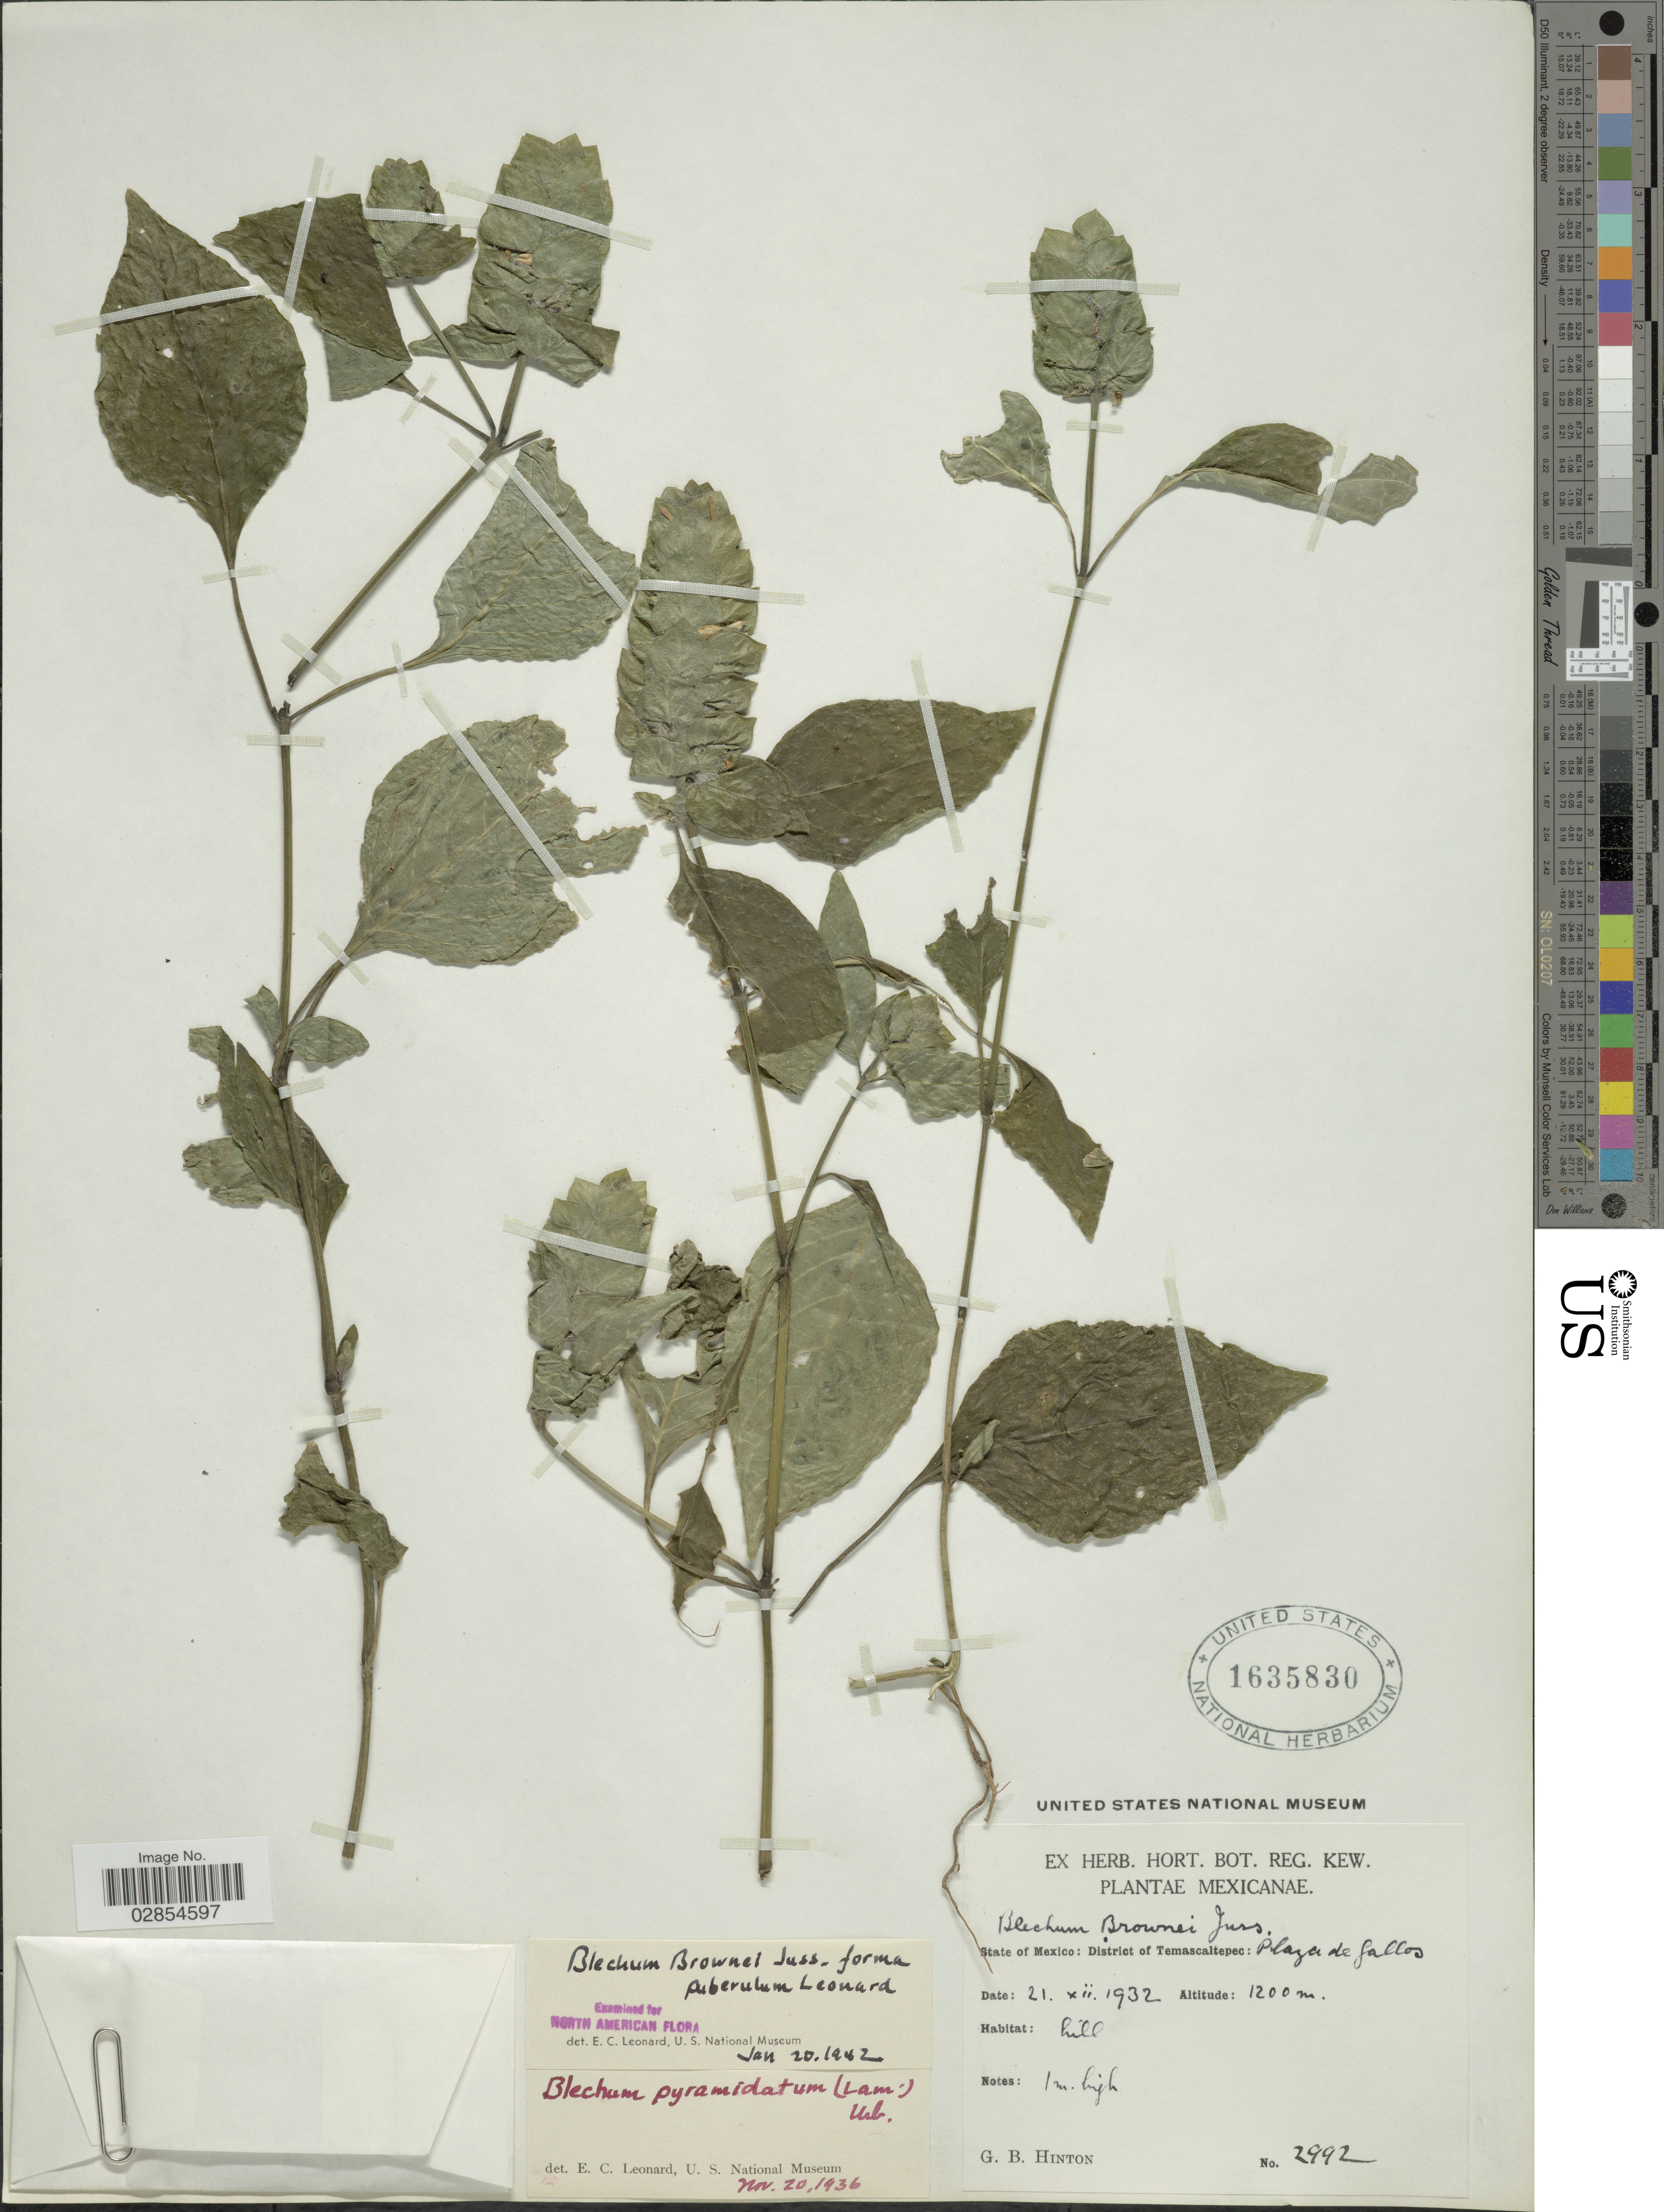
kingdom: Plantae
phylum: Tracheophyta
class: Magnoliopsida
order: Lamiales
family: Acanthaceae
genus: Blechum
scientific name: Blechum pyramidatum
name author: (Lam.) Urb.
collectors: G. B. Hinton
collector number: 2992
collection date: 1932-12-21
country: Mexico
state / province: México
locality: State of Mexico: District of Temascaltepec: Plaza de Gallos.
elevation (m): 1200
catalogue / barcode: US 1635830